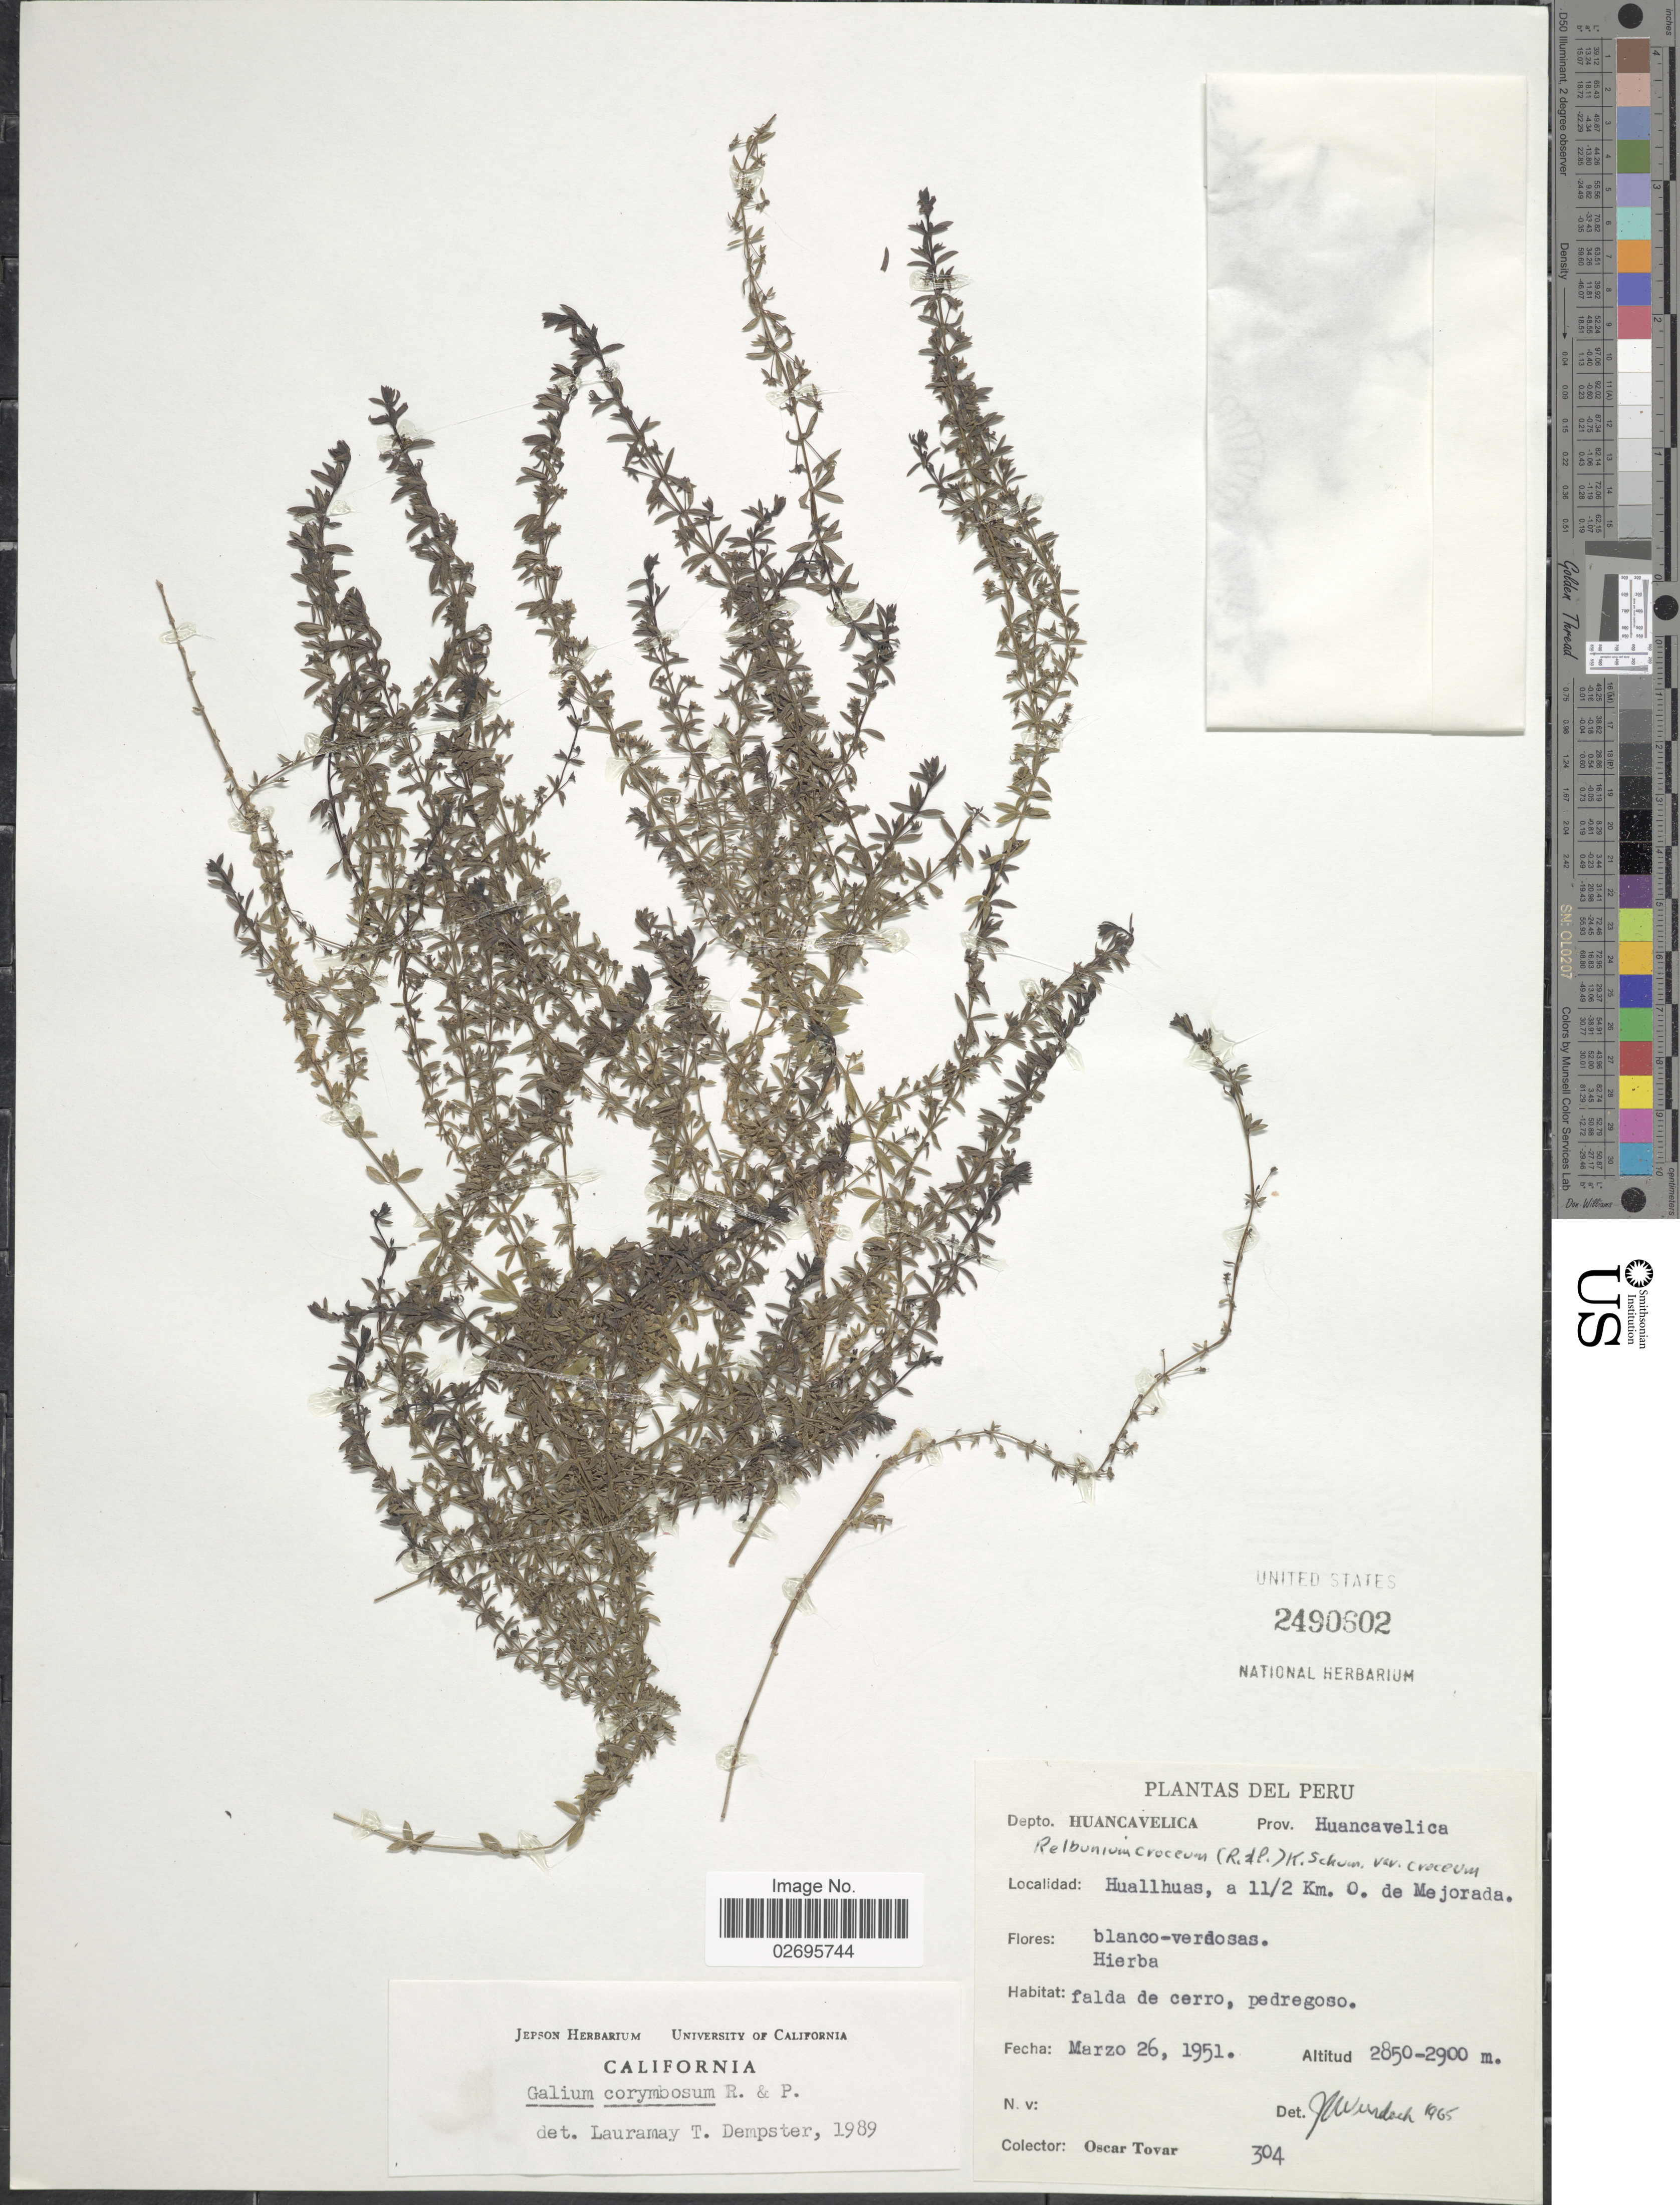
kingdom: Plantae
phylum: Tracheophyta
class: Magnoliopsida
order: Gentianales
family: Rubiaceae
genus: Galium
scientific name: Galium corymbosum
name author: Ruiz & Pav.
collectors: Ó. Tovar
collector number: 304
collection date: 1951-03-26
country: Peru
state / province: Huancavelica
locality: Depto. Huancavelica, Prov. Huancavelica, Huallhuas, a 11/2 Km. O. de Mejorada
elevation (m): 2850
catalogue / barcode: US 2490602